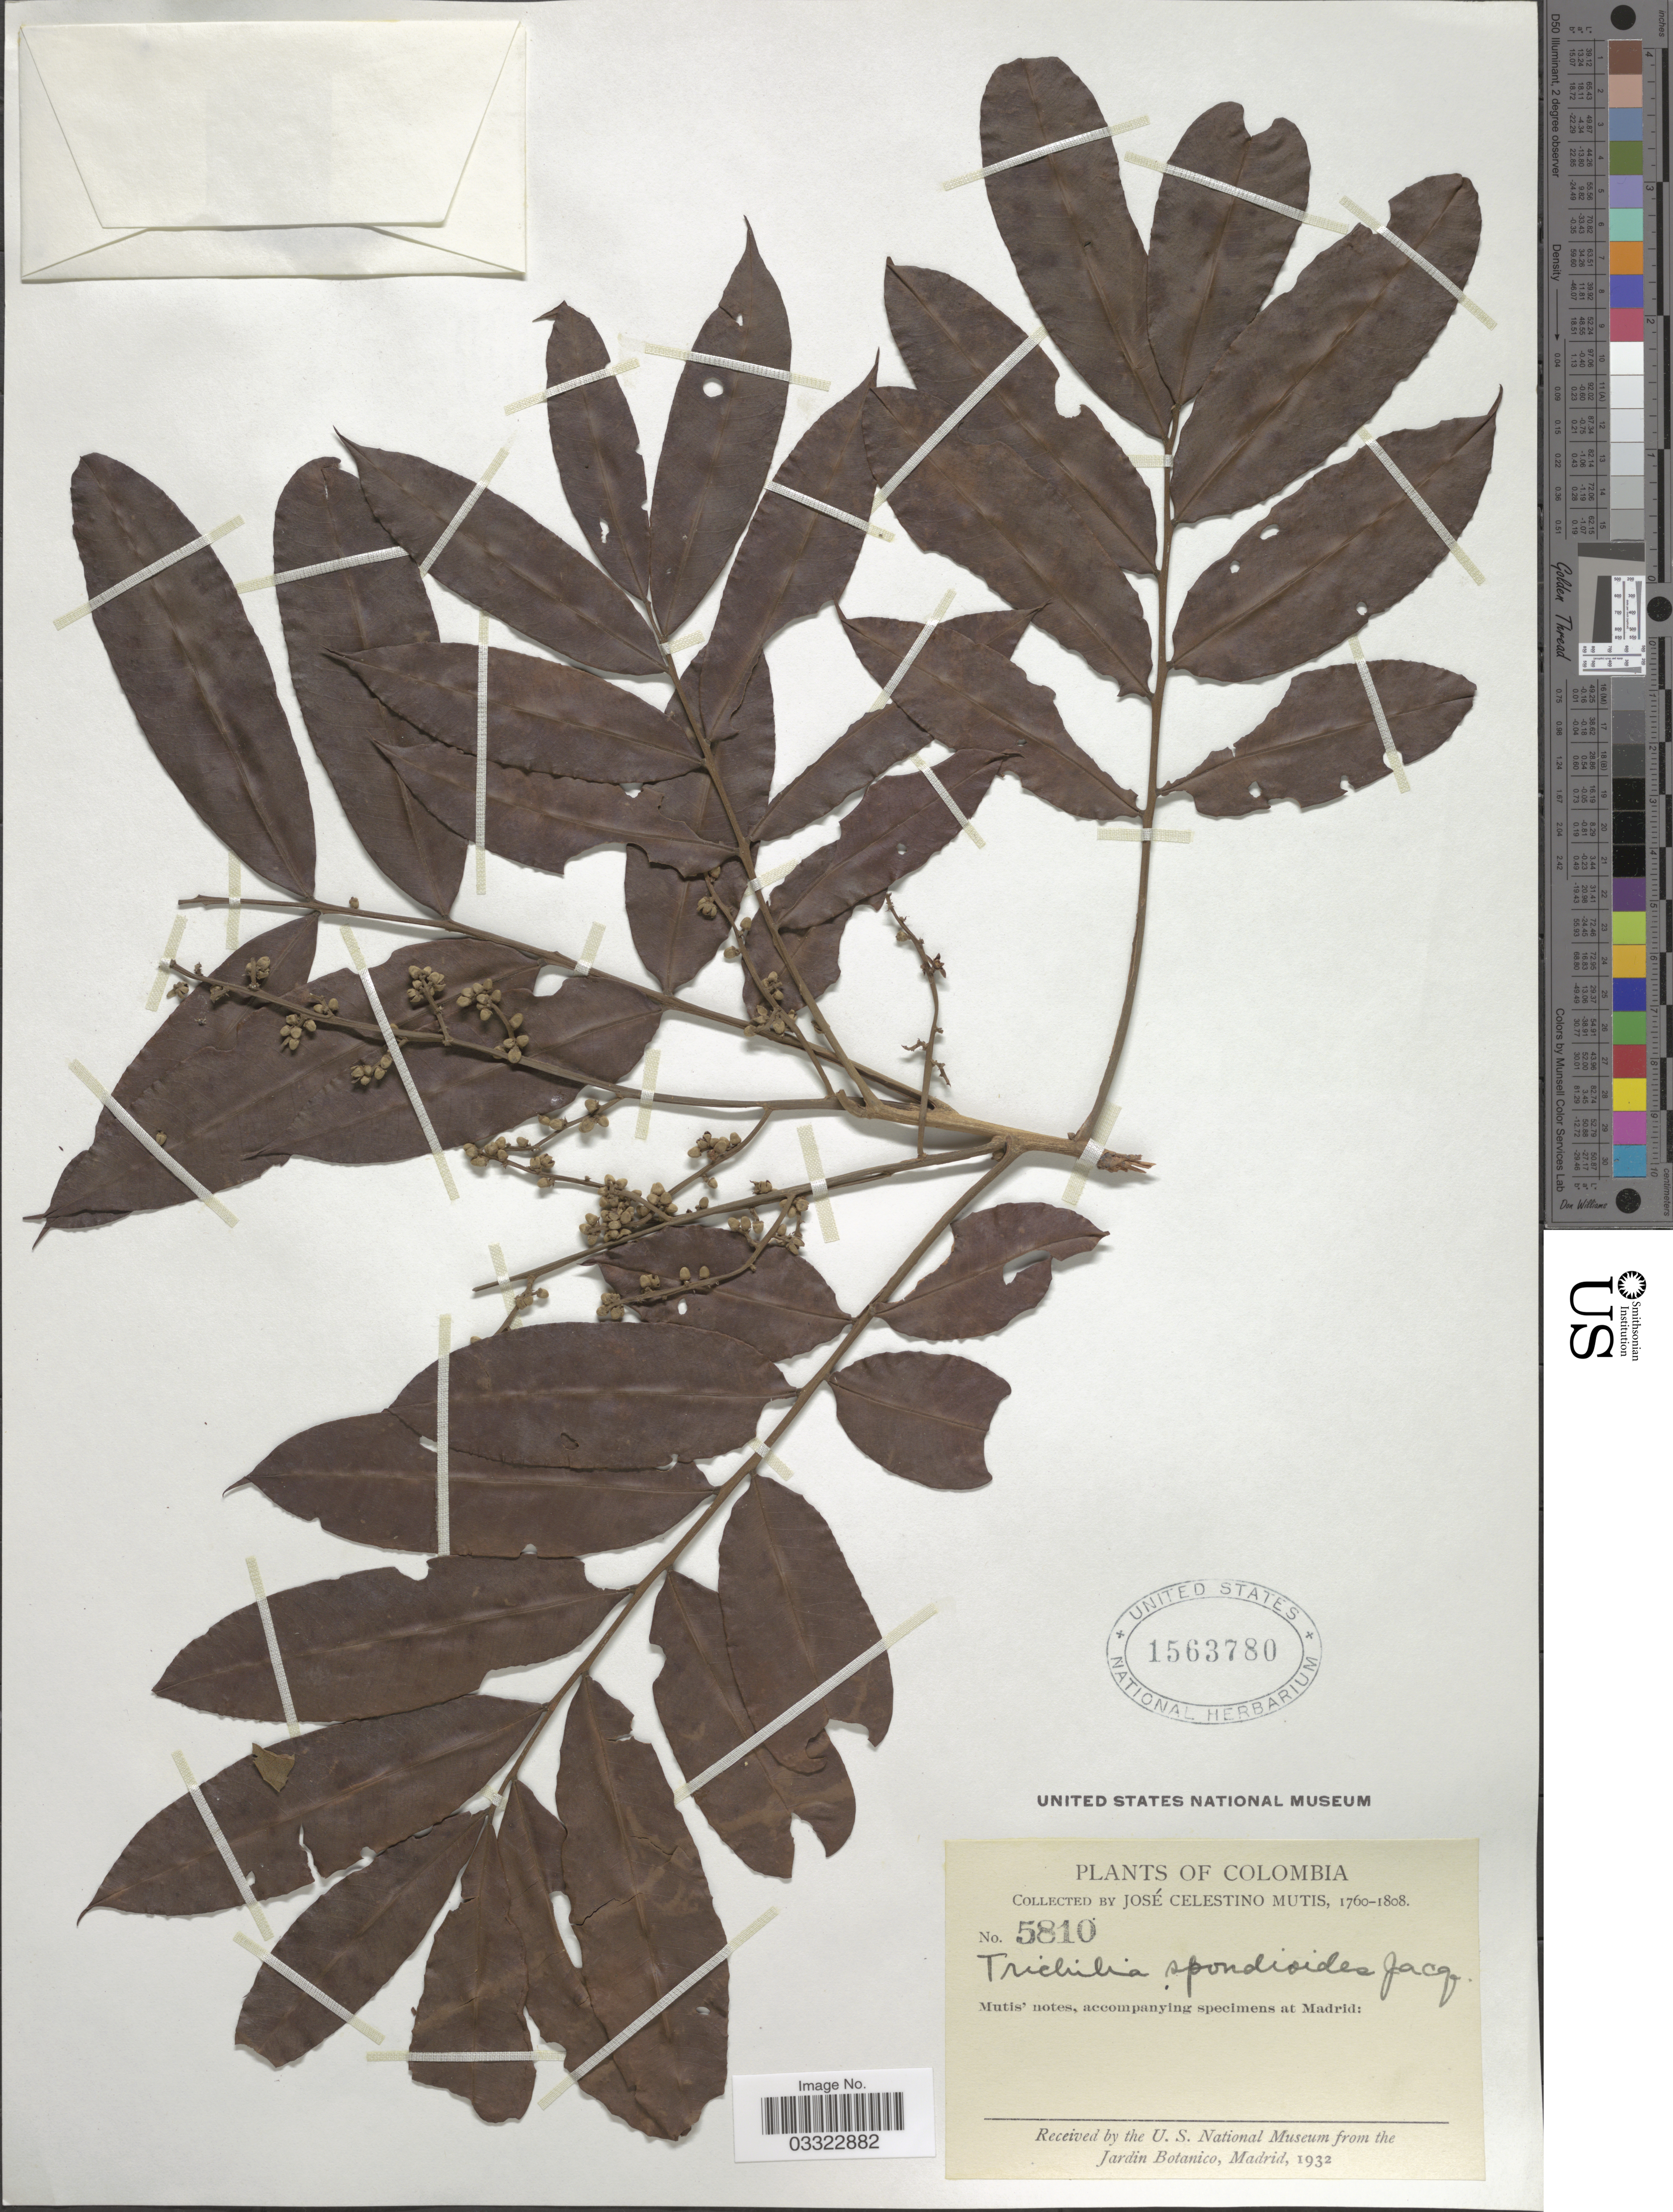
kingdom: Plantae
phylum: Tracheophyta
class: Magnoliopsida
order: Sapindales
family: Meliaceae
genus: Trichilia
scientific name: Trichilia hirta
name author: L.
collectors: J. C. B. Mutis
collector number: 5810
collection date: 1760/1808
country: Colombia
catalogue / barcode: US 1563780